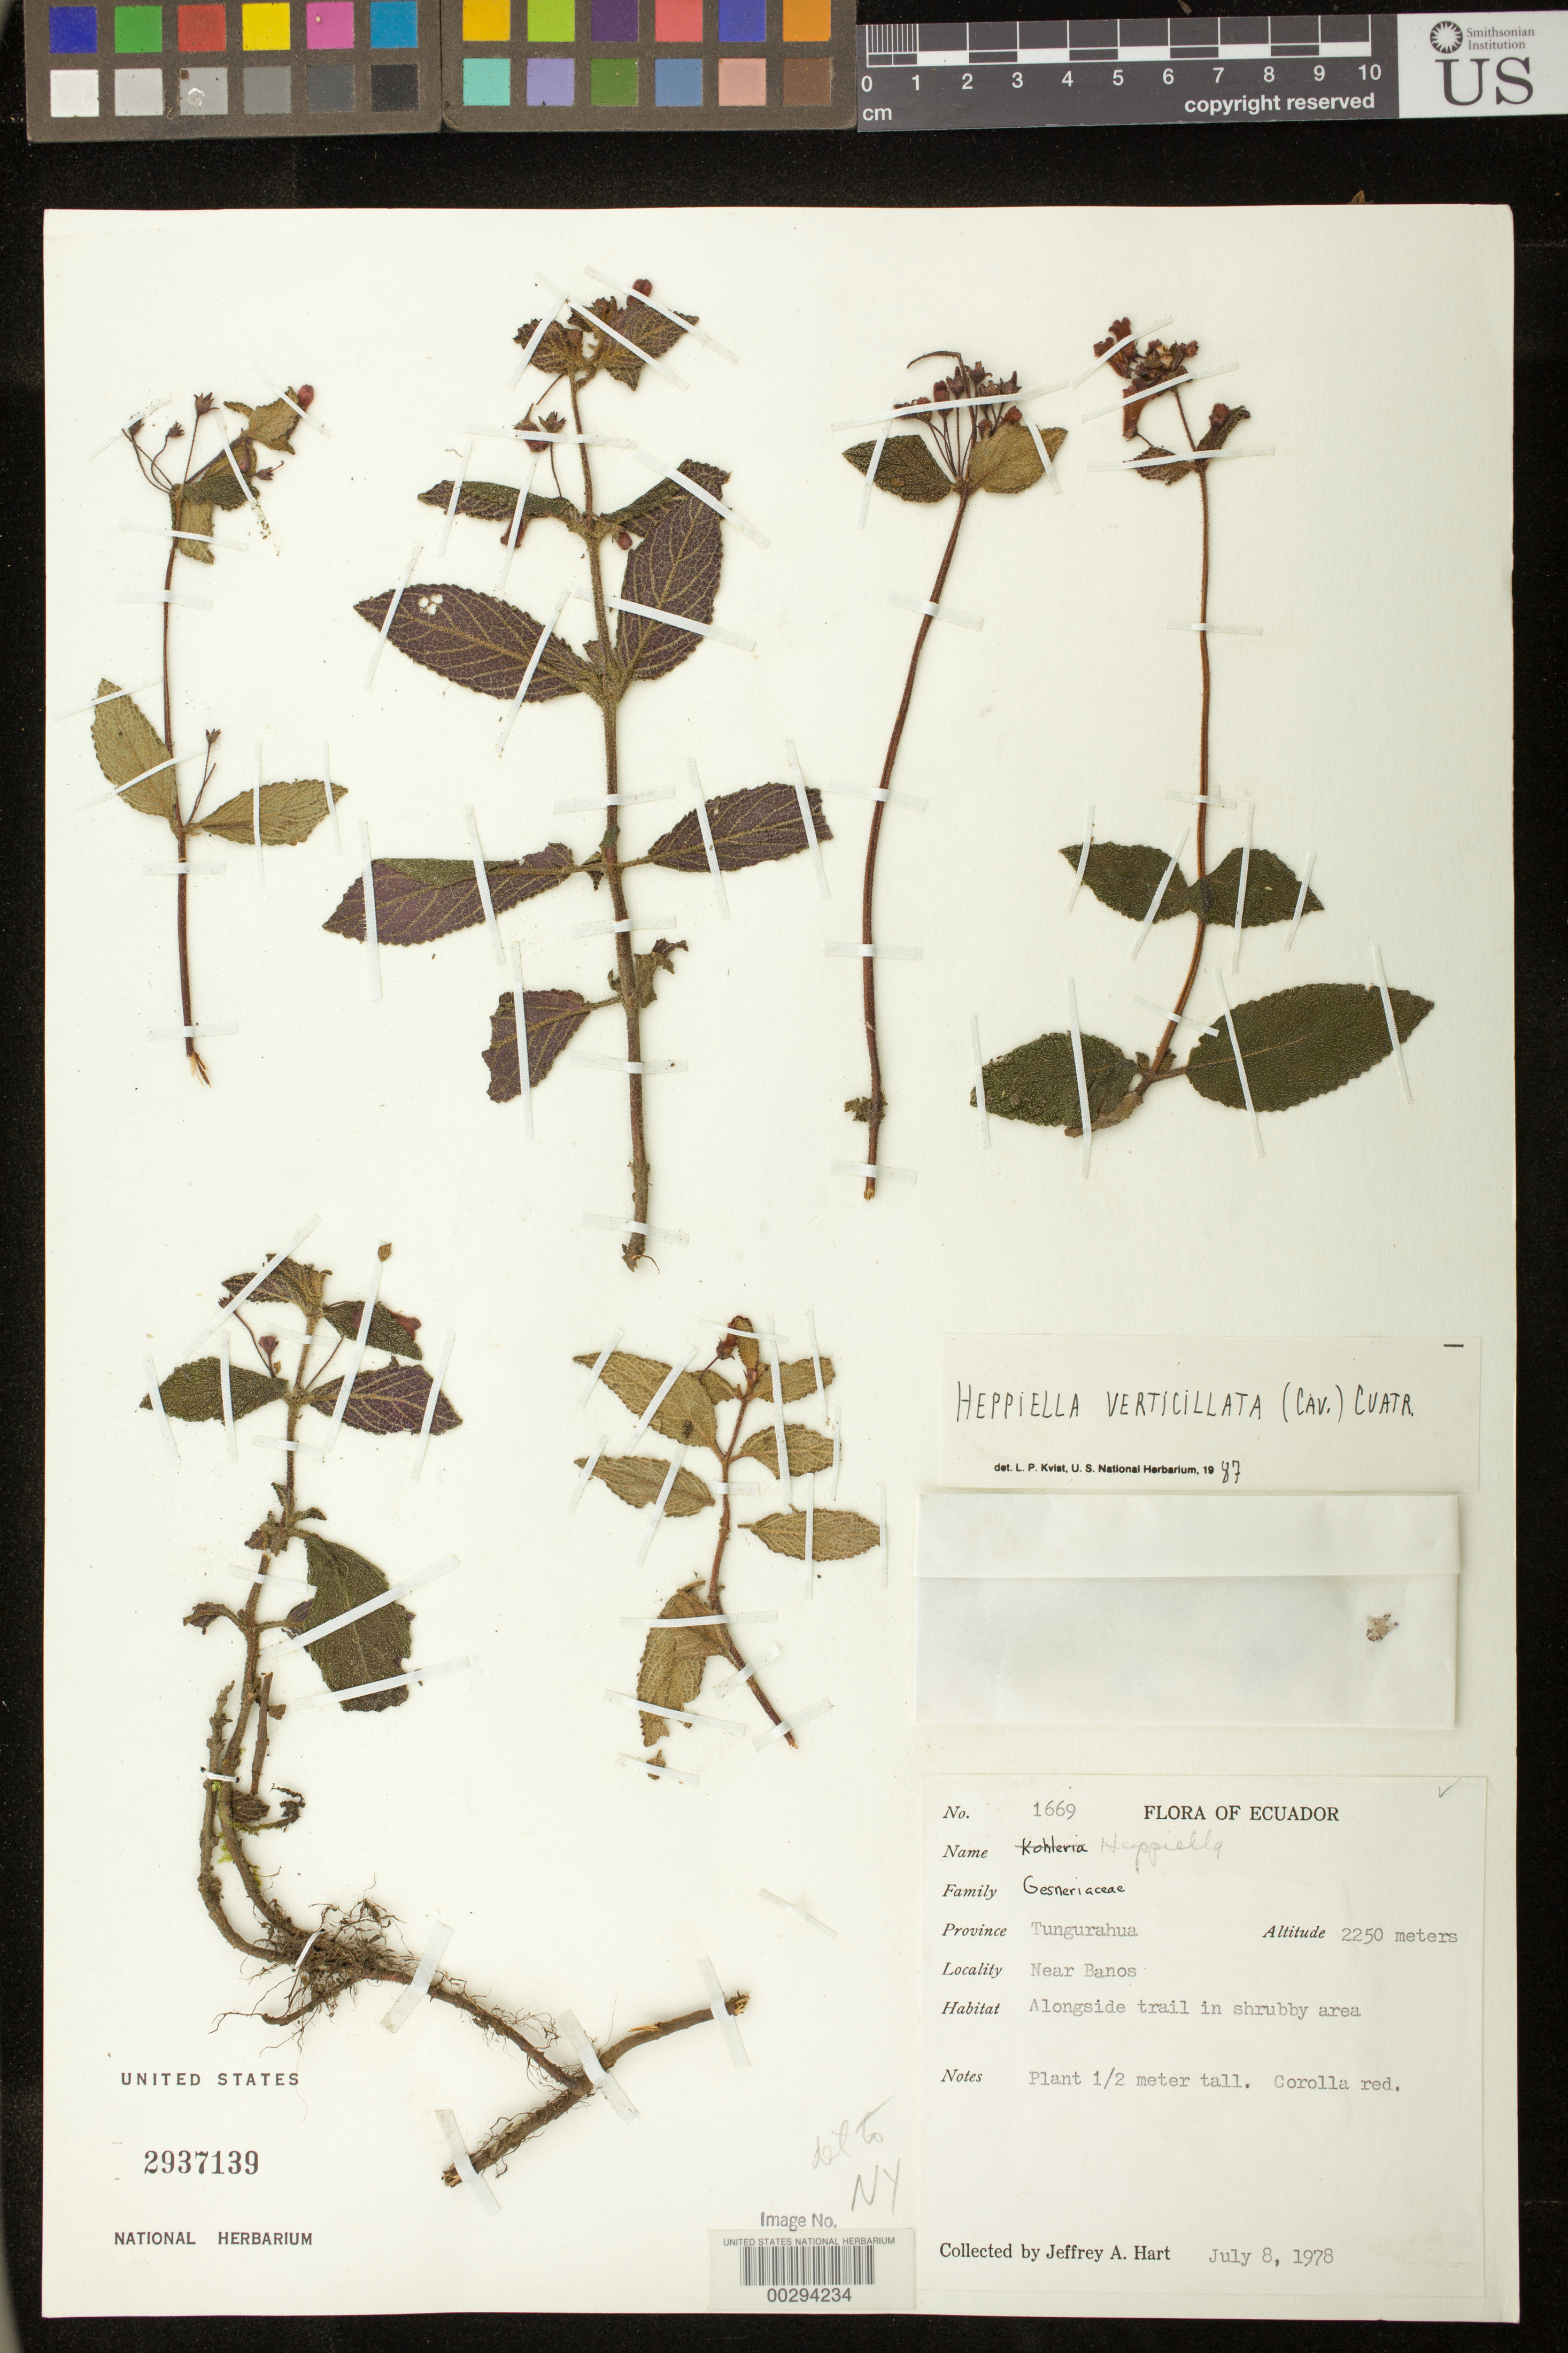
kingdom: Plantae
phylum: Tracheophyta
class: Magnoliopsida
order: Lamiales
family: Gesneriaceae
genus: Heppiella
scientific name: Heppiella verticillata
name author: (Cav.) Cuatrec.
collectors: J. A. Hart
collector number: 1669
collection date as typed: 08 Jul 1978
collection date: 1978-07-08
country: Ecuador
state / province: Tungurahua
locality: Near Banos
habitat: Alongside trail in shrubby area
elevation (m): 2250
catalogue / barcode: US 2937139